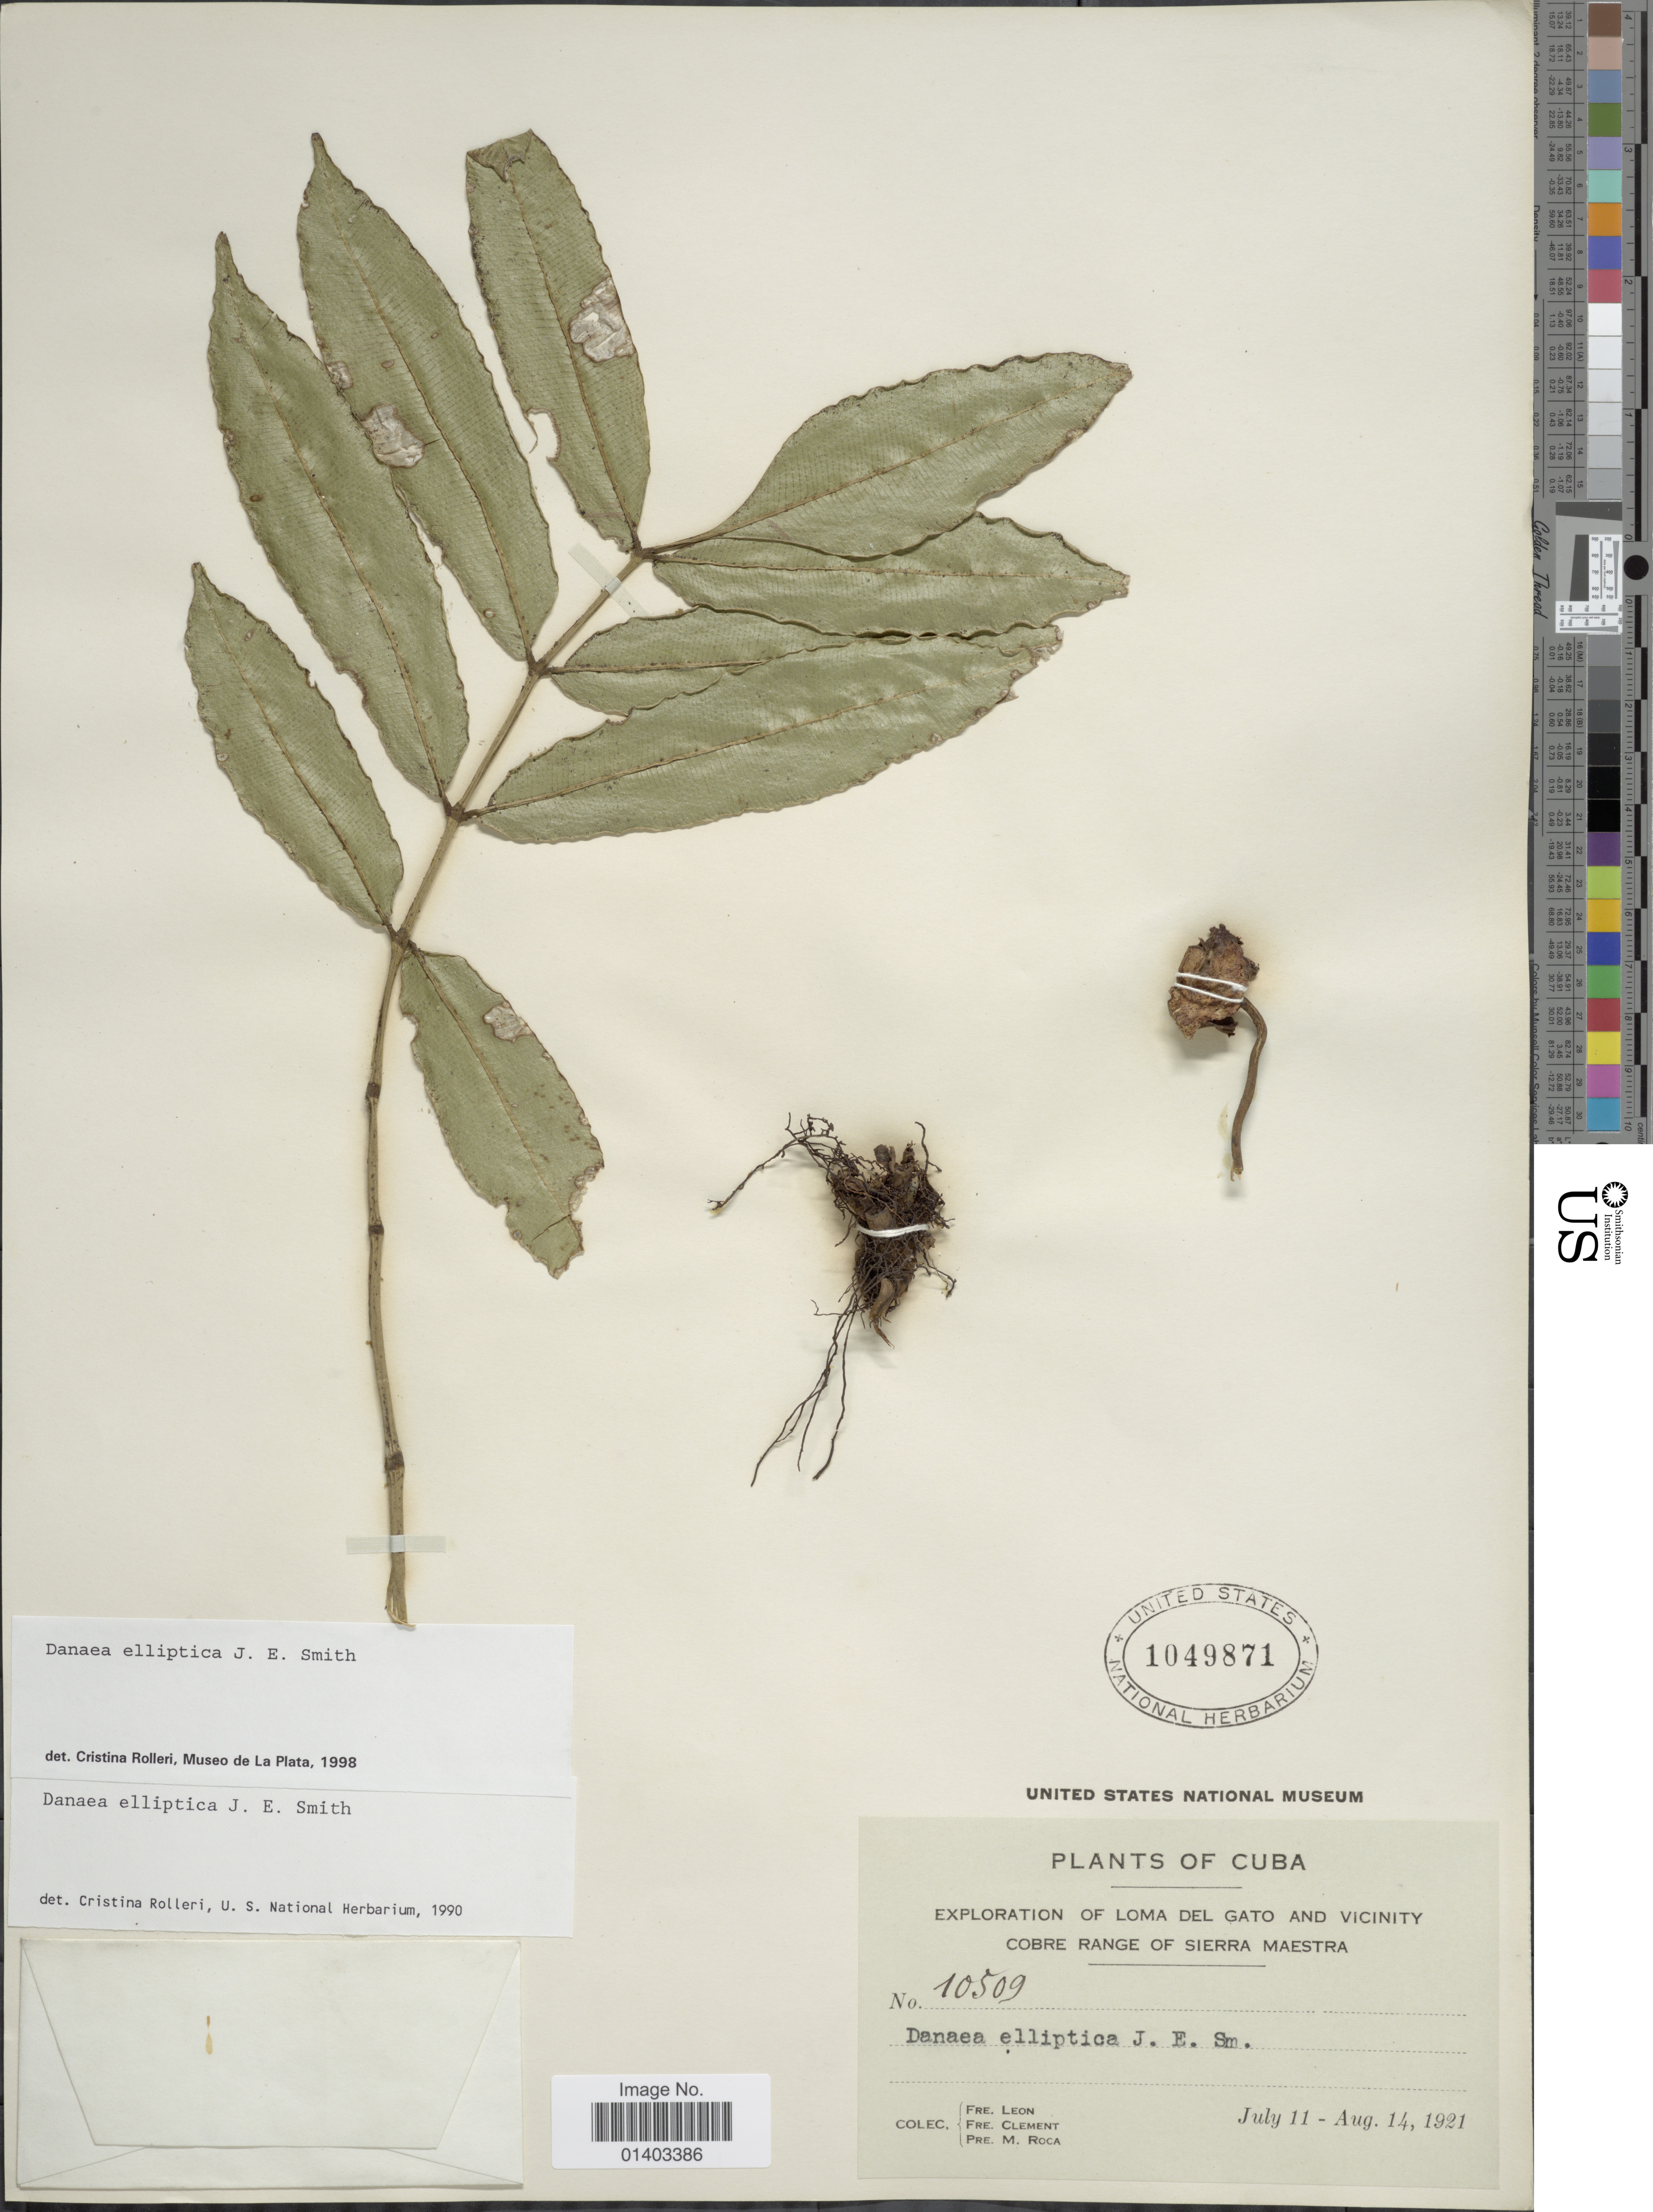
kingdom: Plantae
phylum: Tracheophyta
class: Polypodiopsida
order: Marattiales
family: Marattiaceae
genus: Danaea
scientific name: Danaea elliptica subsp. elliptica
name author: Sm.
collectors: F. Leon, B. Clement & P. Roca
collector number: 10509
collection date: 1921-07-11/1921-08-14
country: Cuba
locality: Loma del gato and vicinity cobre Range of Sierra Maestre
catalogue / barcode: US 1049871